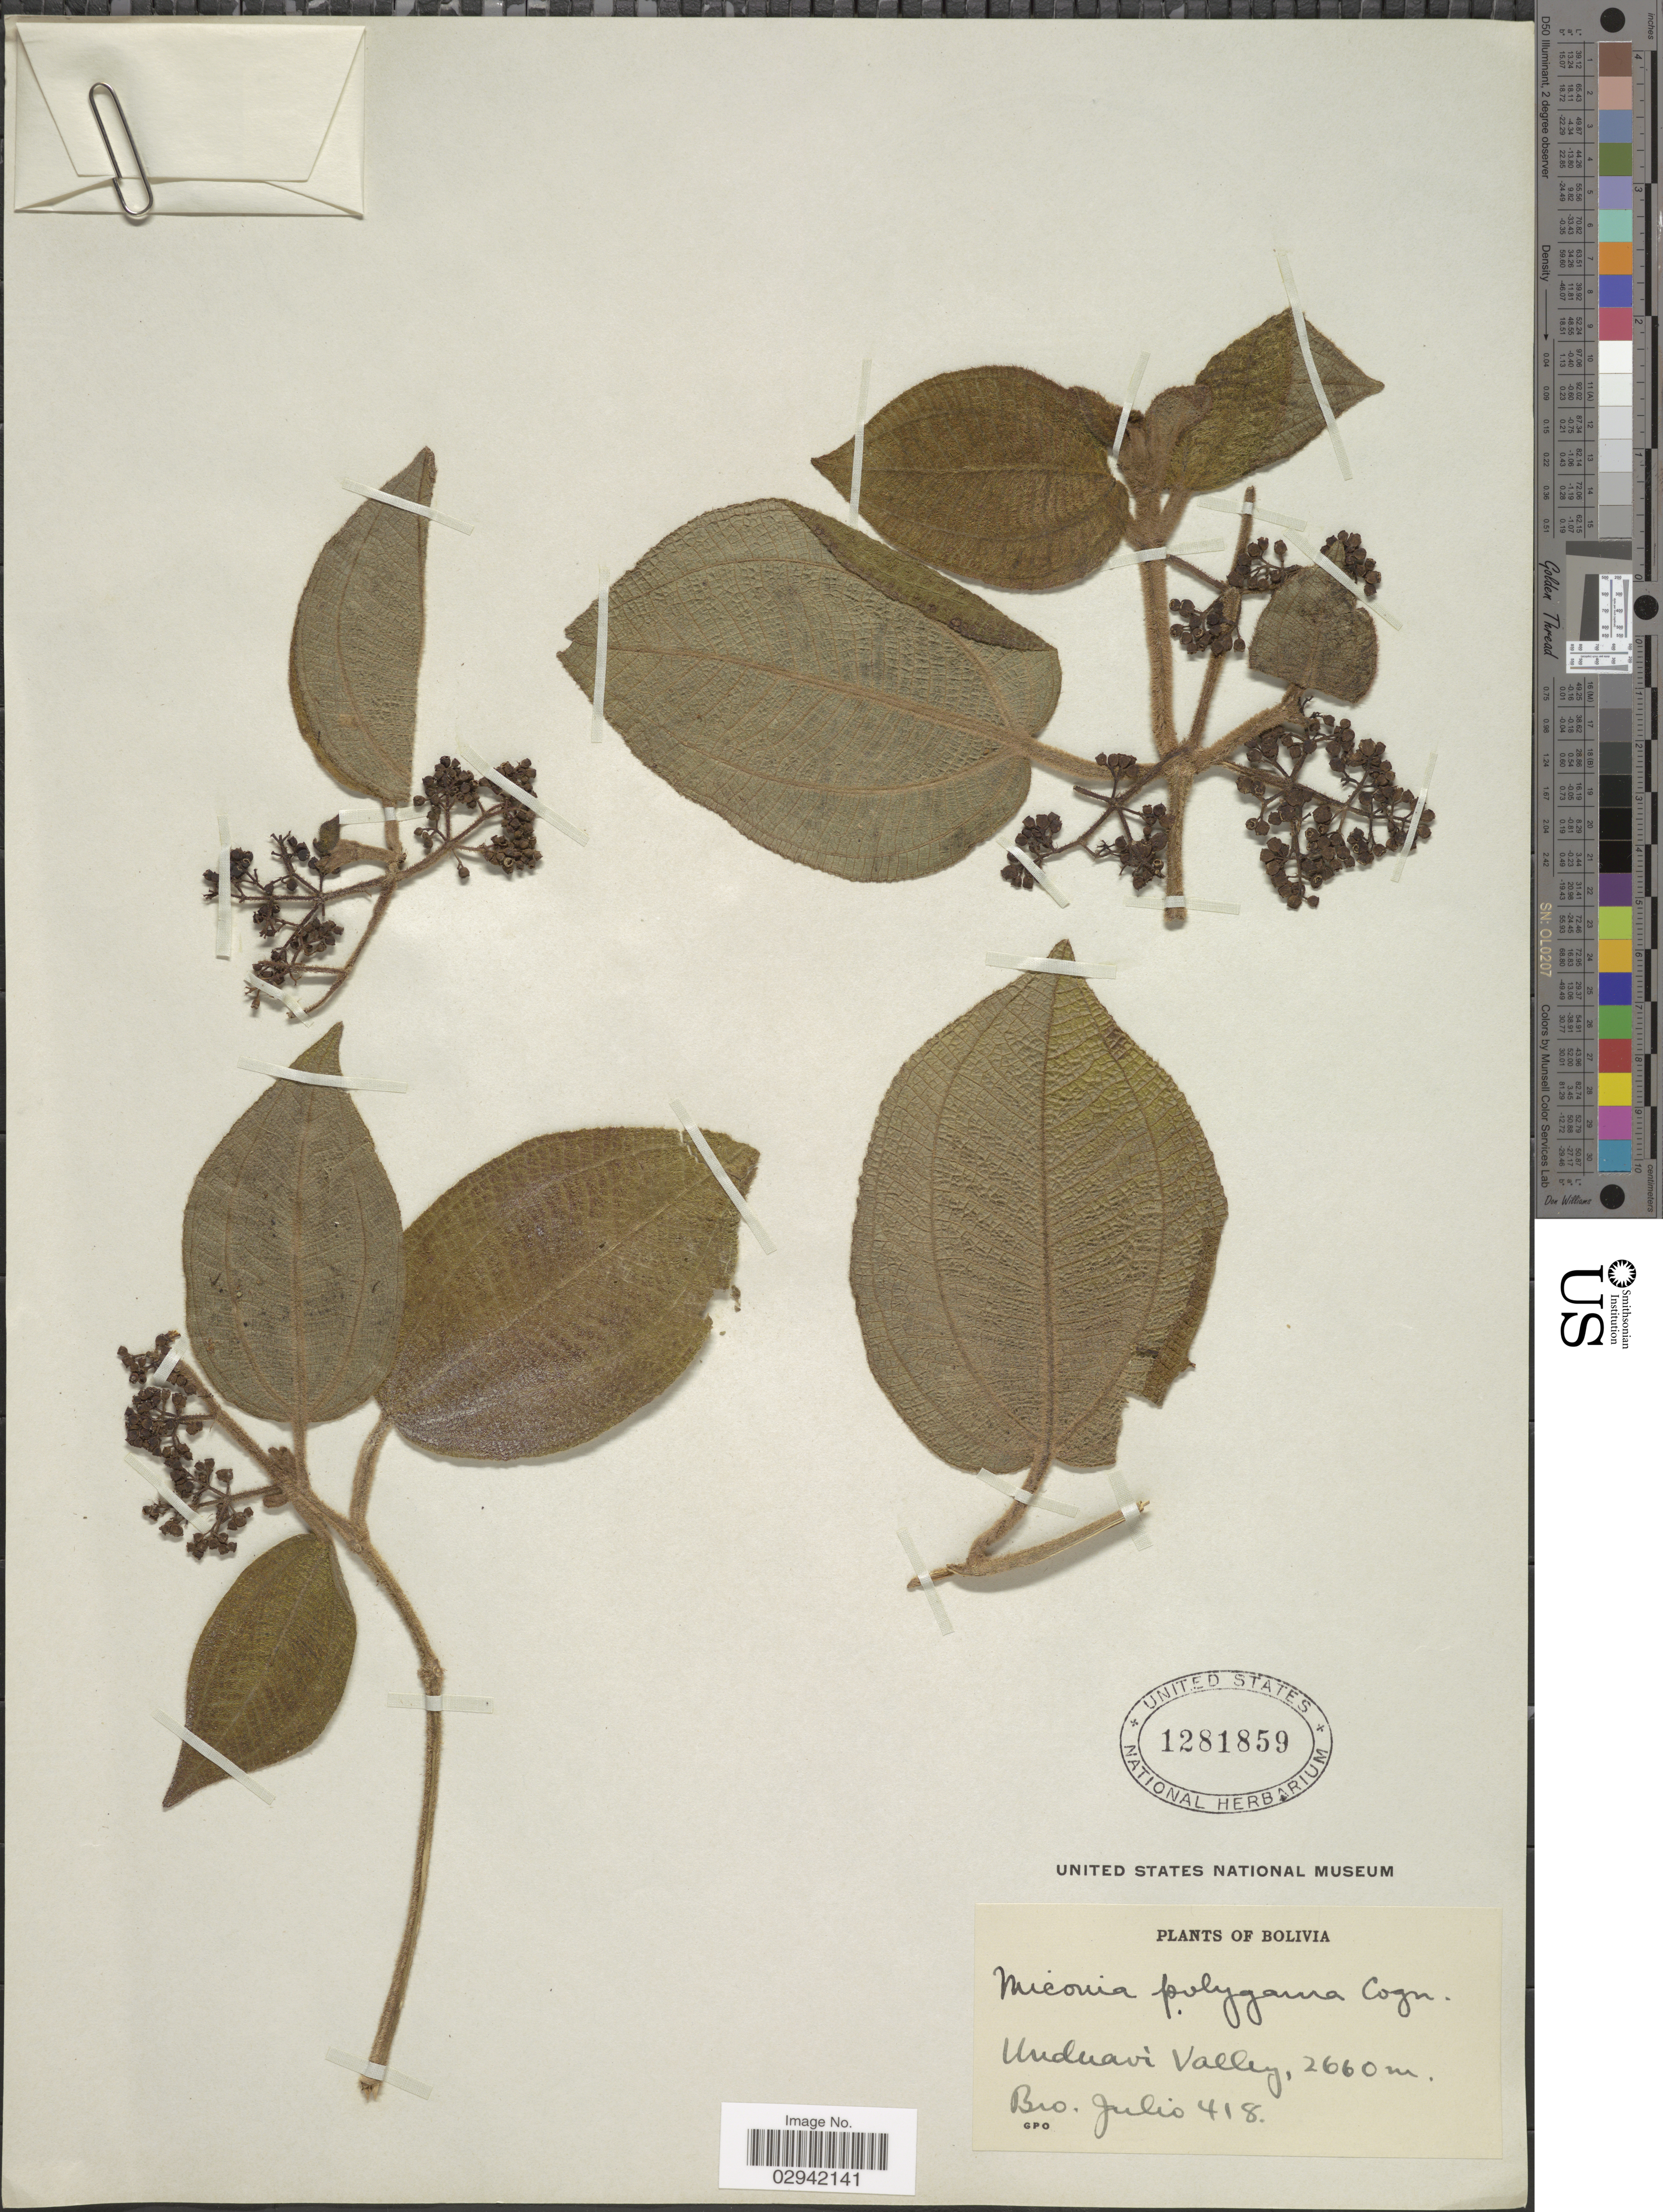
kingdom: Plantae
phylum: Tracheophyta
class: Magnoliopsida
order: Myrtales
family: Melastomataceae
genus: Miconia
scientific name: Miconia polygama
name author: Cogn.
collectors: Bro. Julio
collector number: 418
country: Bolivia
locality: Unduavi Valley.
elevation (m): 2660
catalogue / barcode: US 1281859